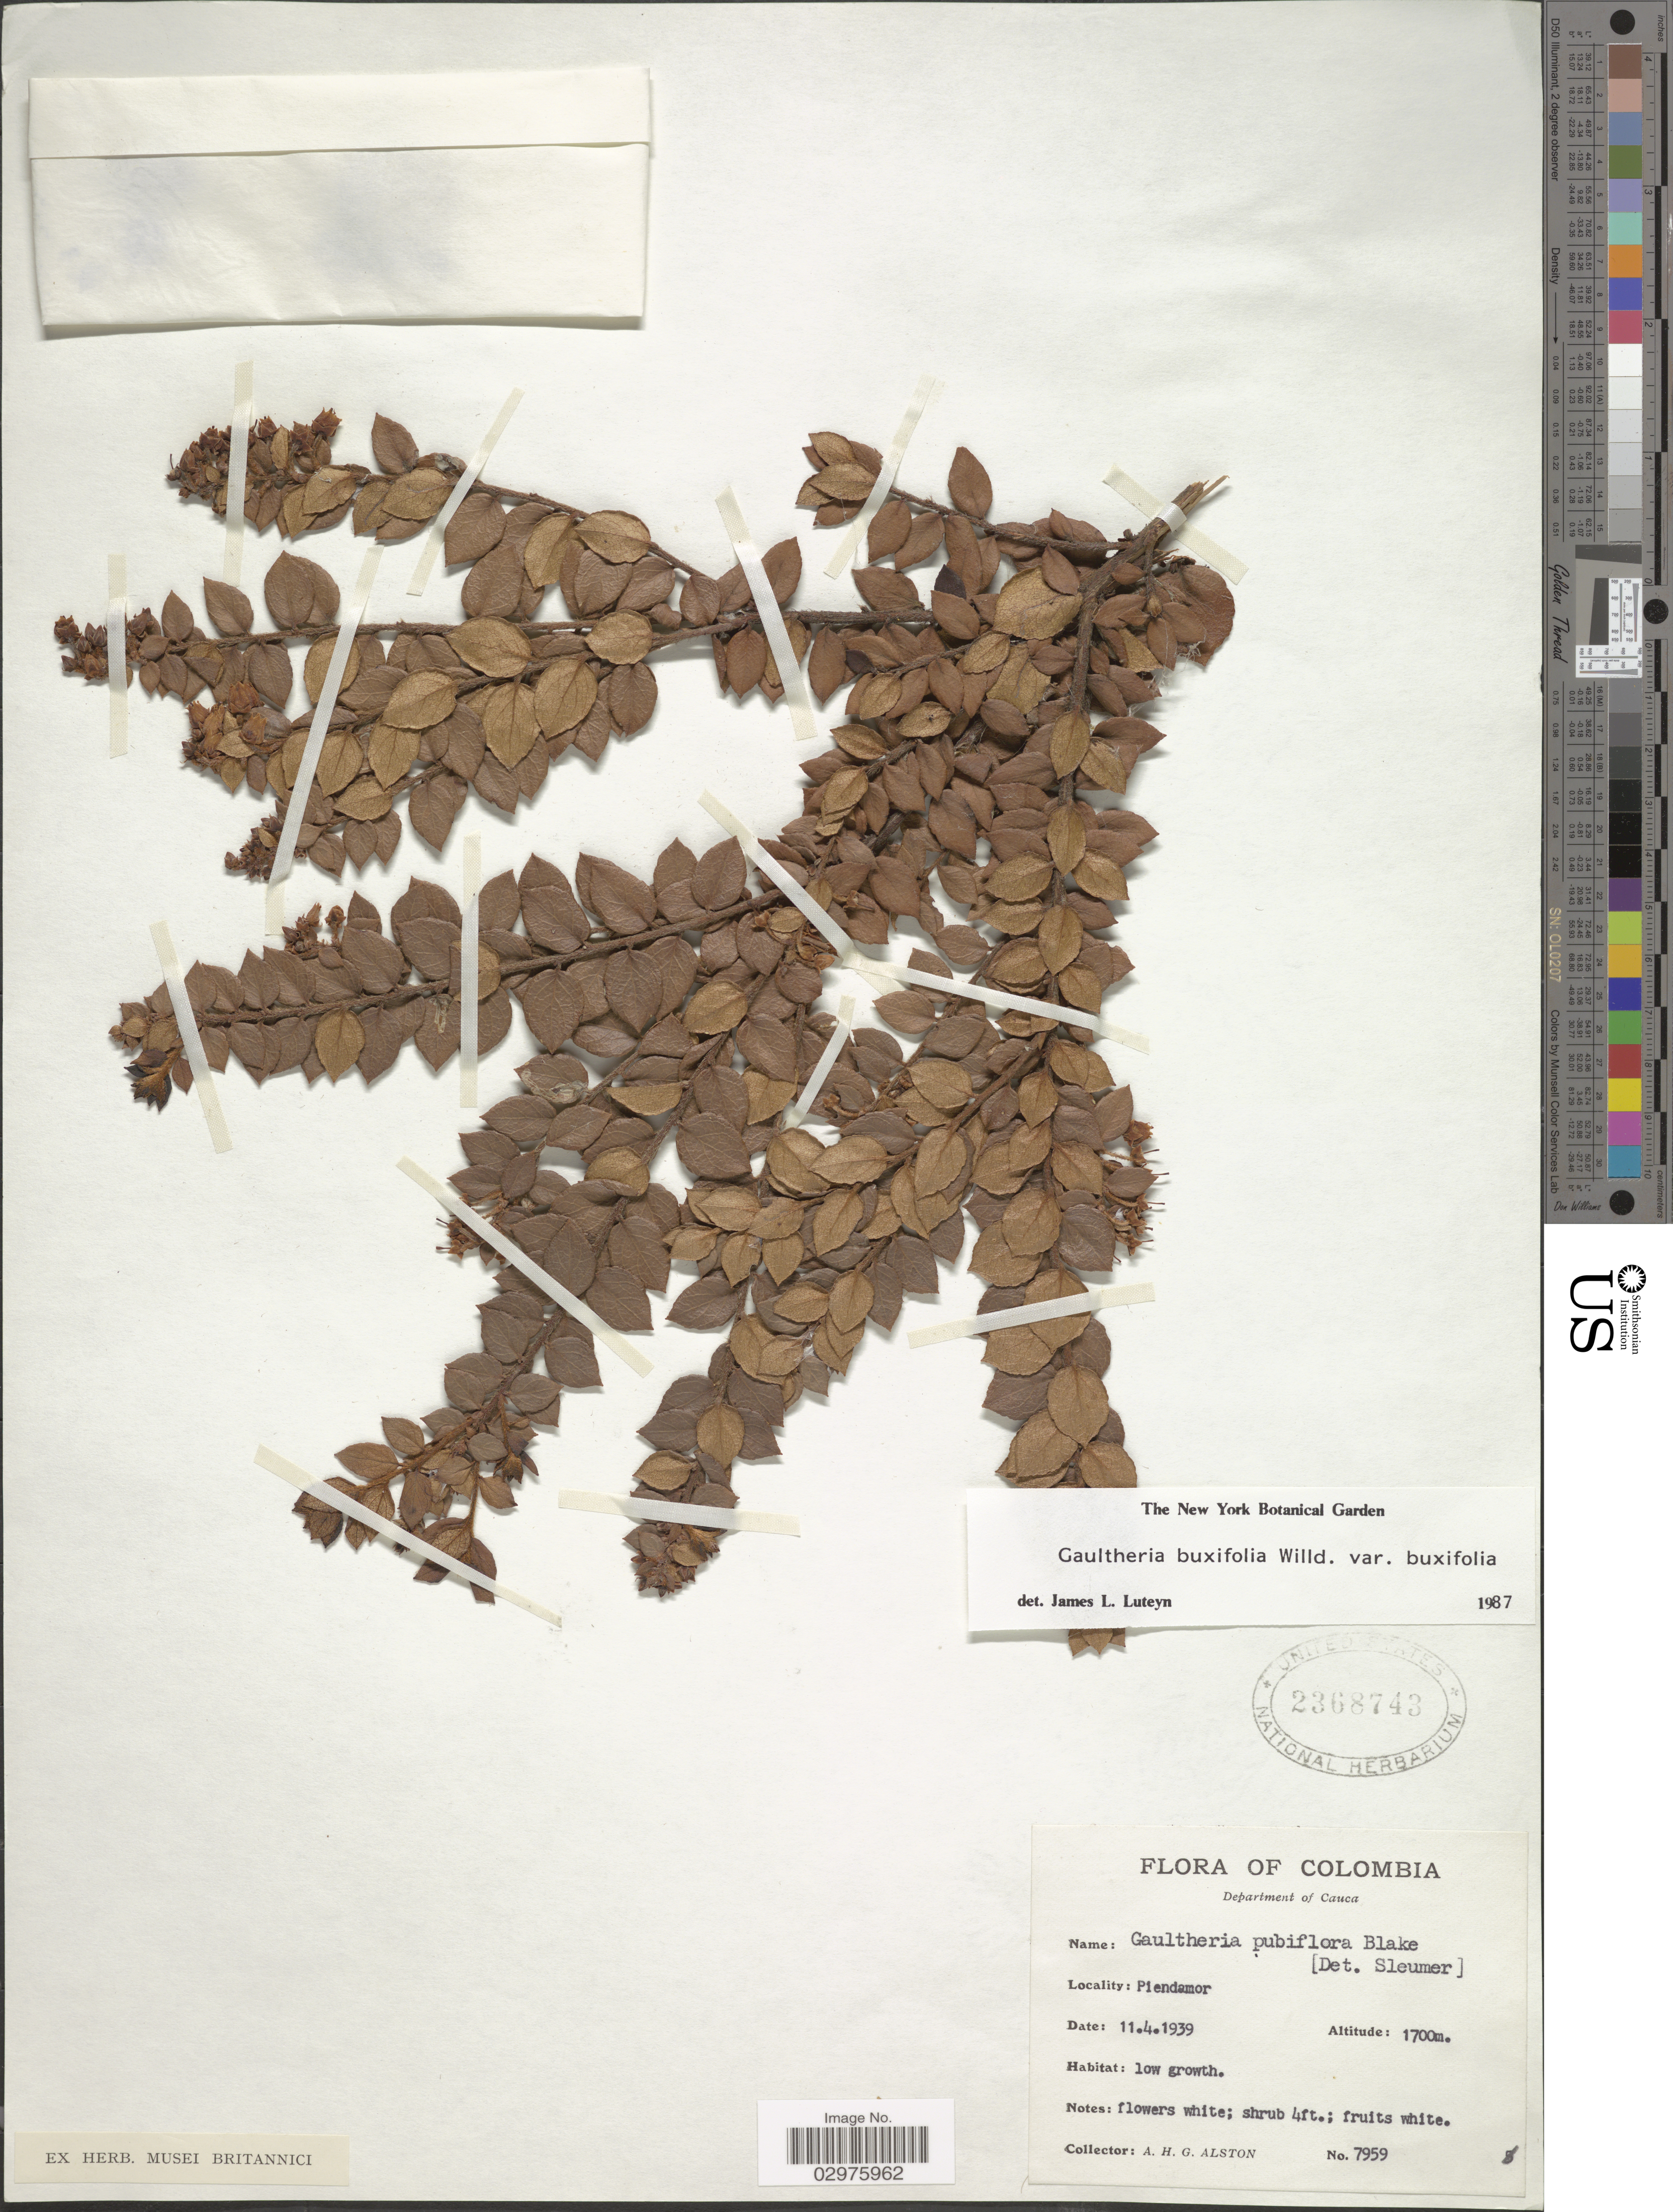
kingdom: Plantae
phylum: Tracheophyta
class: Magnoliopsida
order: Ericales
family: Ericaceae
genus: Gaultheria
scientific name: Gaultheria buxifolia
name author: Willd.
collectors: A. H. Alston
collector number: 7959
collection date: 1939-04-11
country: Colombia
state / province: Cauca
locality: Department of Cauca. Piendamor.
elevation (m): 1700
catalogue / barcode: US 2368743